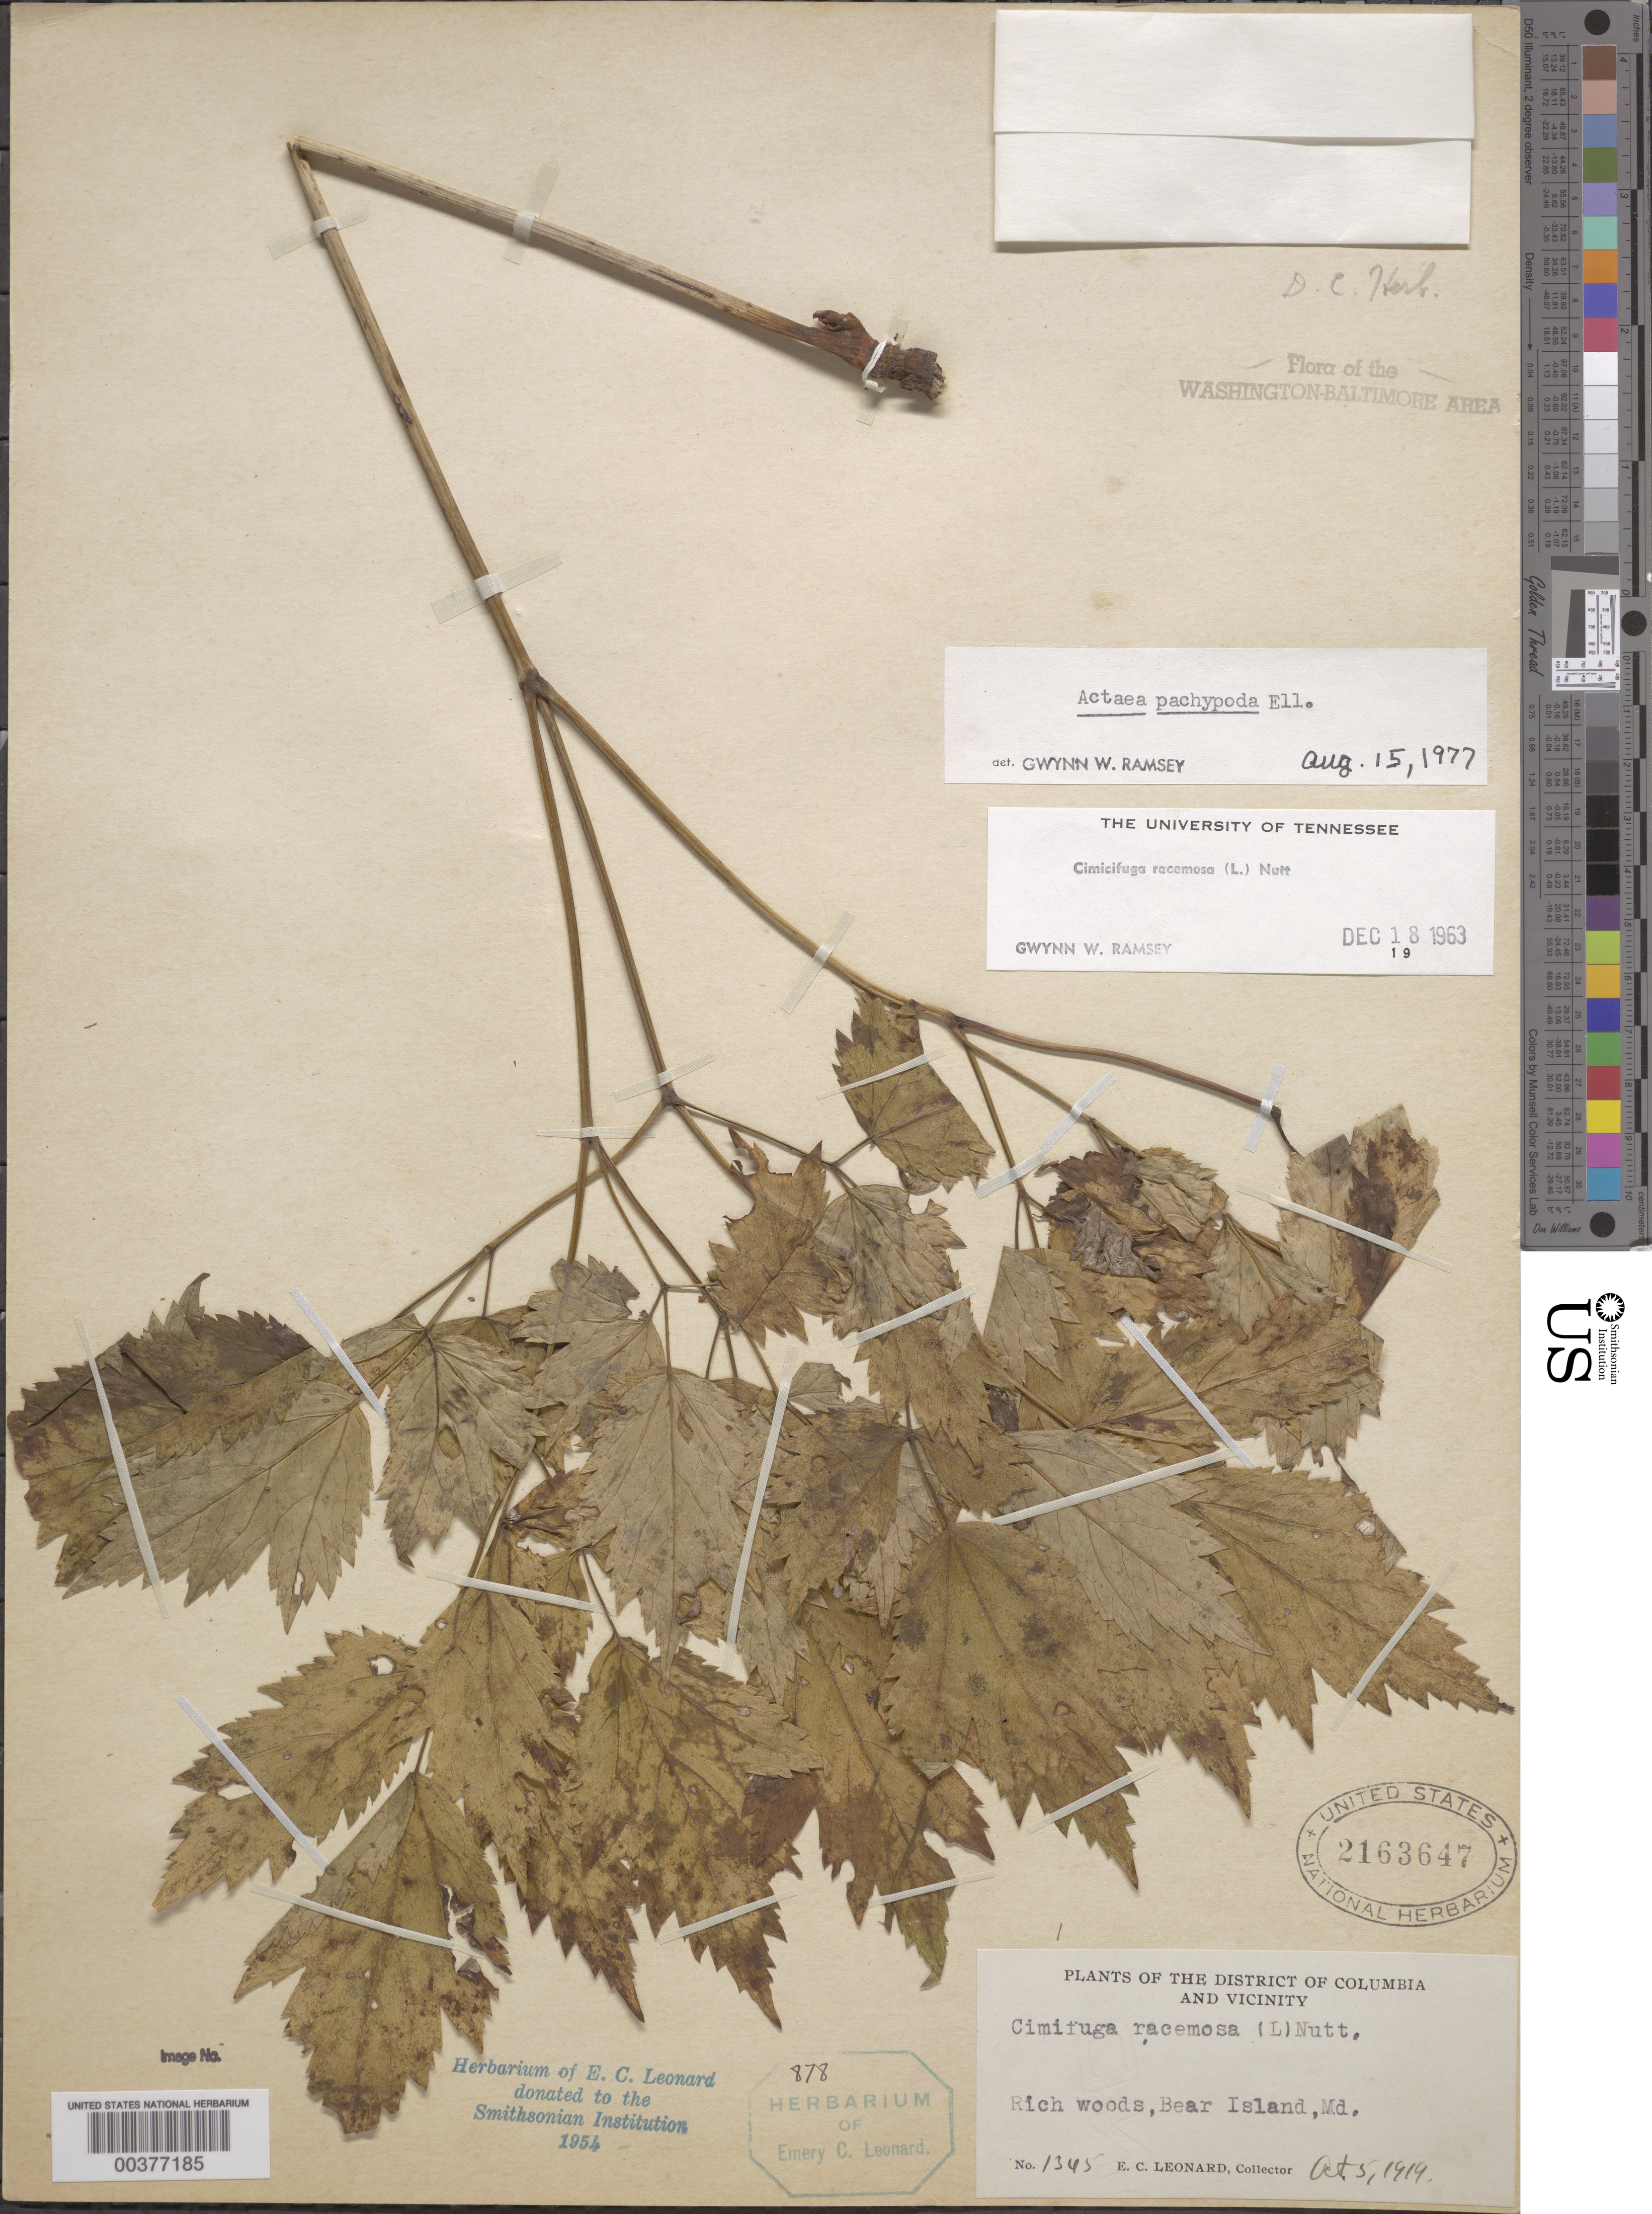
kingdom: Plantae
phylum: Tracheophyta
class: Magnoliopsida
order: Ranunculales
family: Ranunculaceae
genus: Actaea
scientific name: Actaea pachypoda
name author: Elliott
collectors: E. C. Leonard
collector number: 1345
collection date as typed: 05 Oct 1919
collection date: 1919-10-05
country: United States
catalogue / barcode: US 2163647